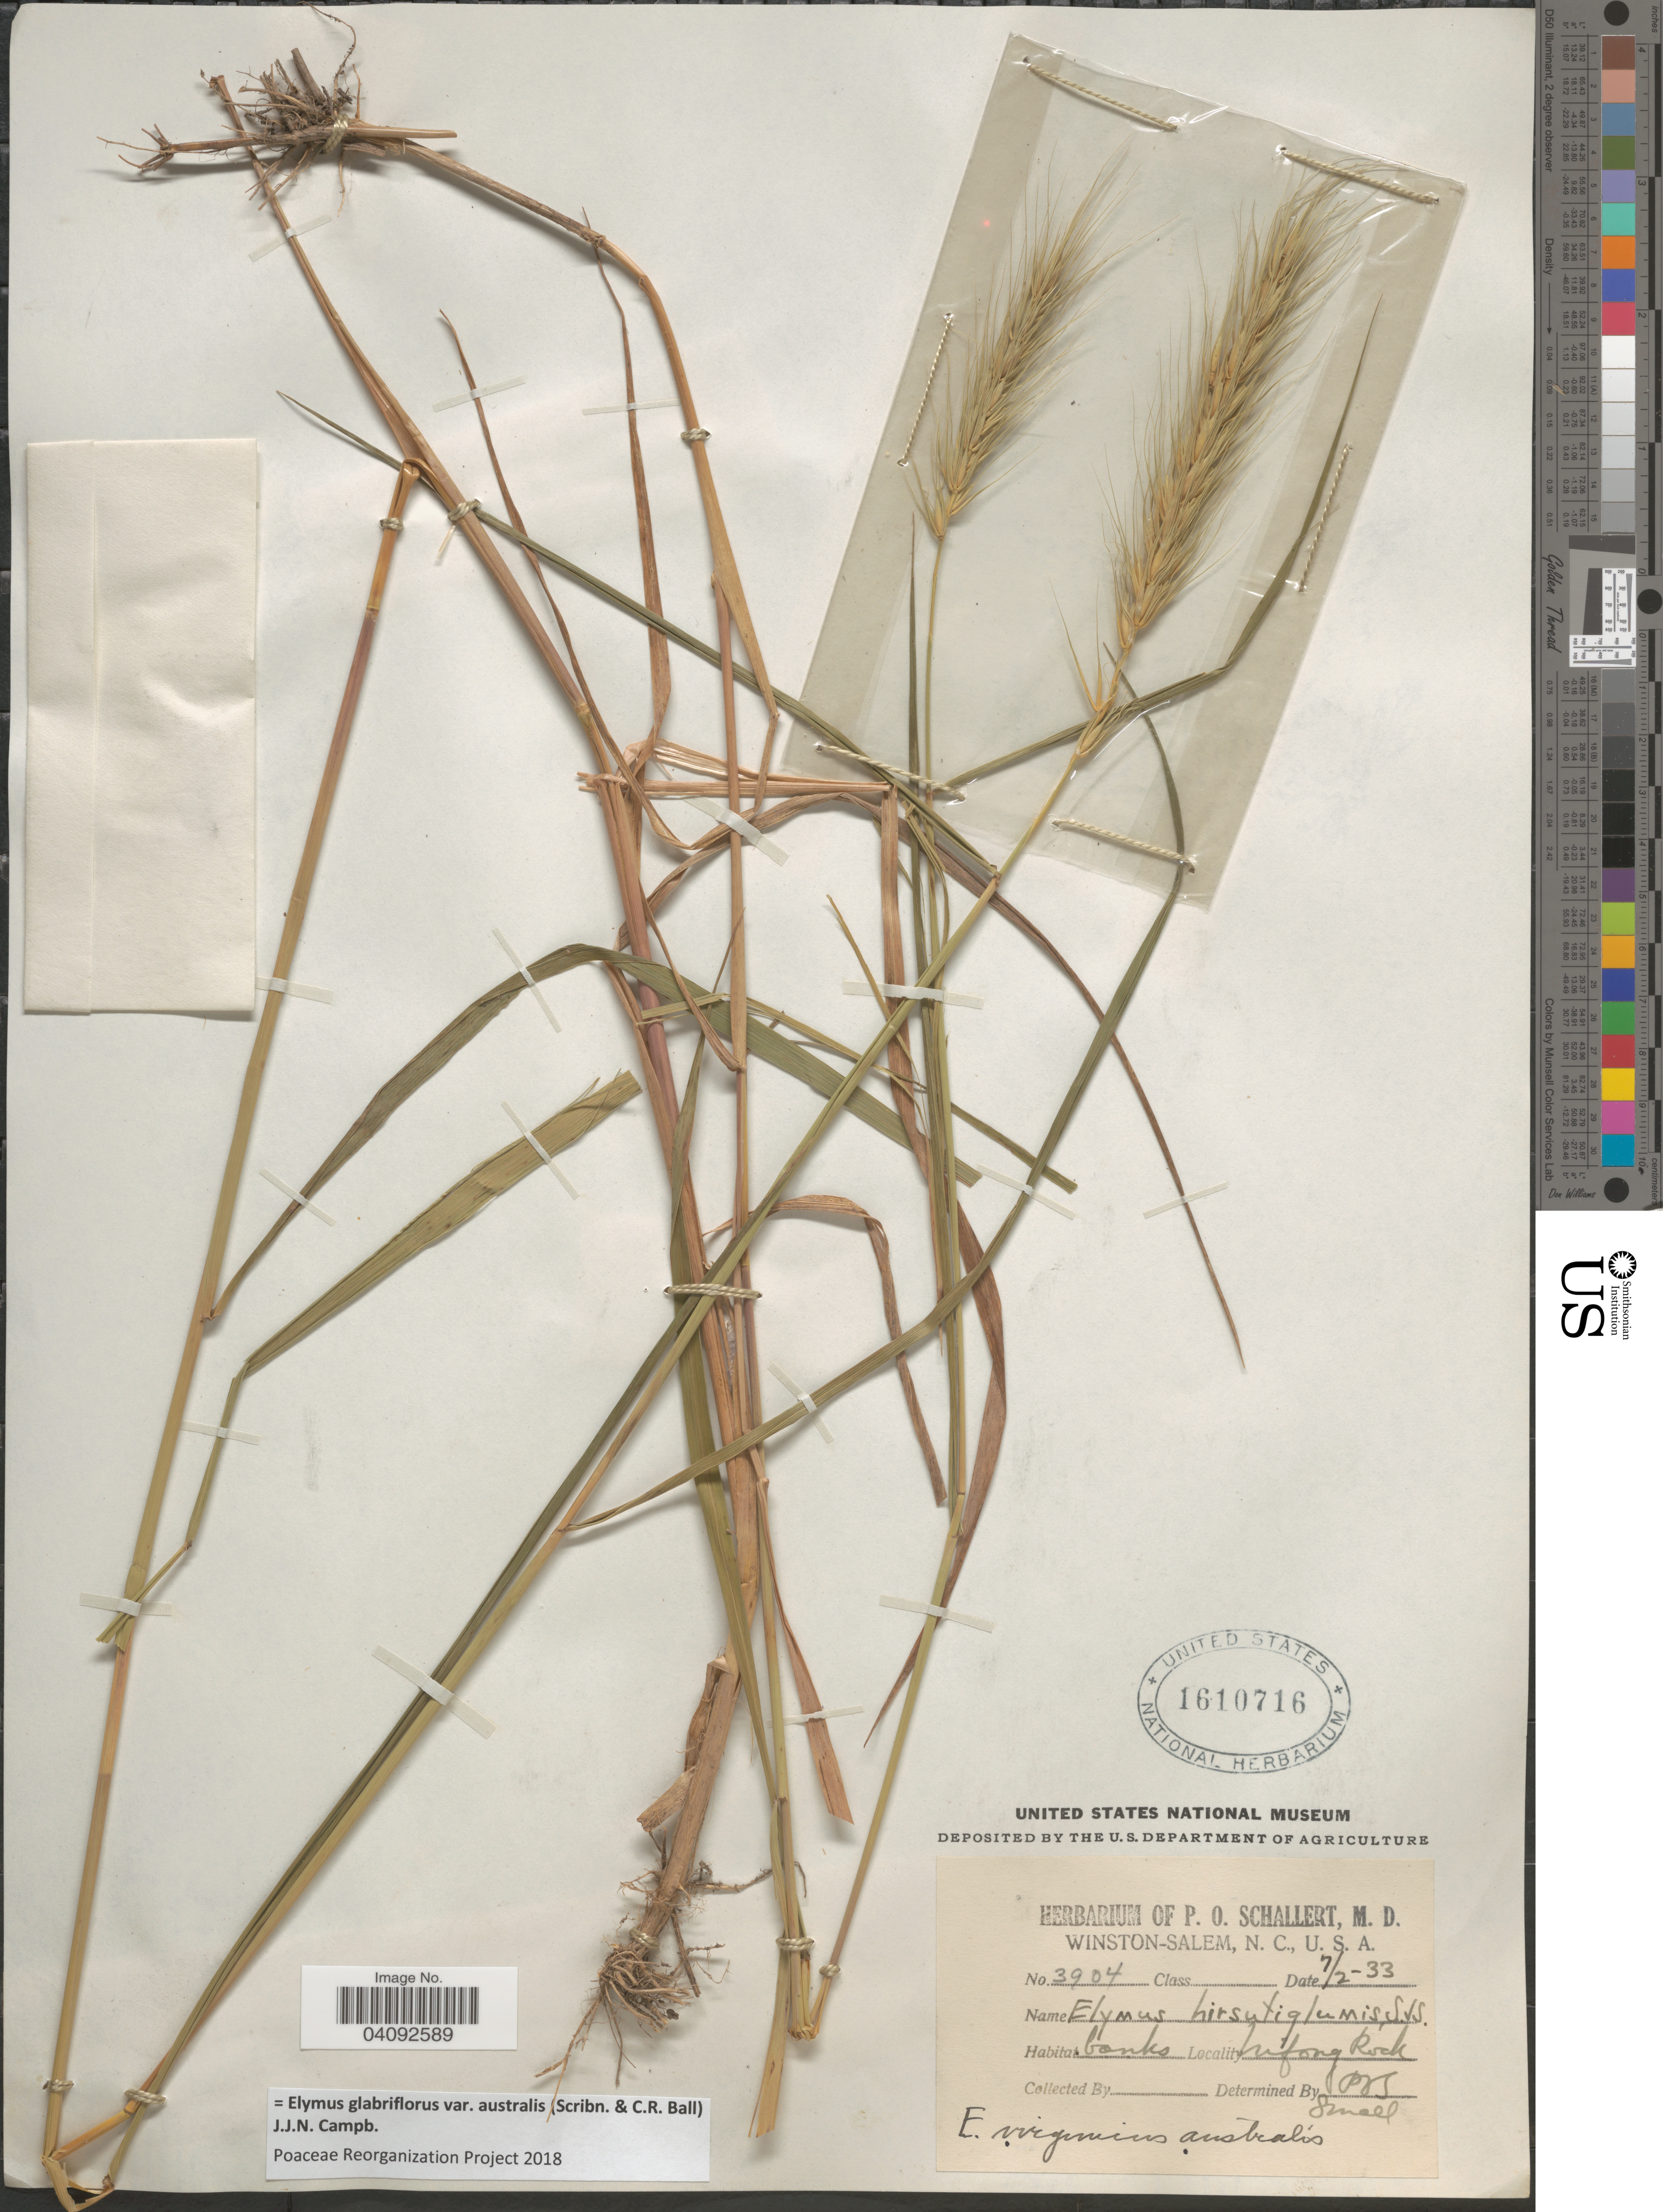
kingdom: Plantae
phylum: Tracheophyta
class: Liliopsida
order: Poales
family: Poaceae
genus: Elymus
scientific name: Elymus glabriflorus var. australis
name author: (Scribn. & C.R. Ball) J.J.N. Campb.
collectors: ex herb. P.O. Schallert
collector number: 3904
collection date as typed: Transcribed d/m/y: 2/7/33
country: United States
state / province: North Carolina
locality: Nifong Rock.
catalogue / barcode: US 1610716